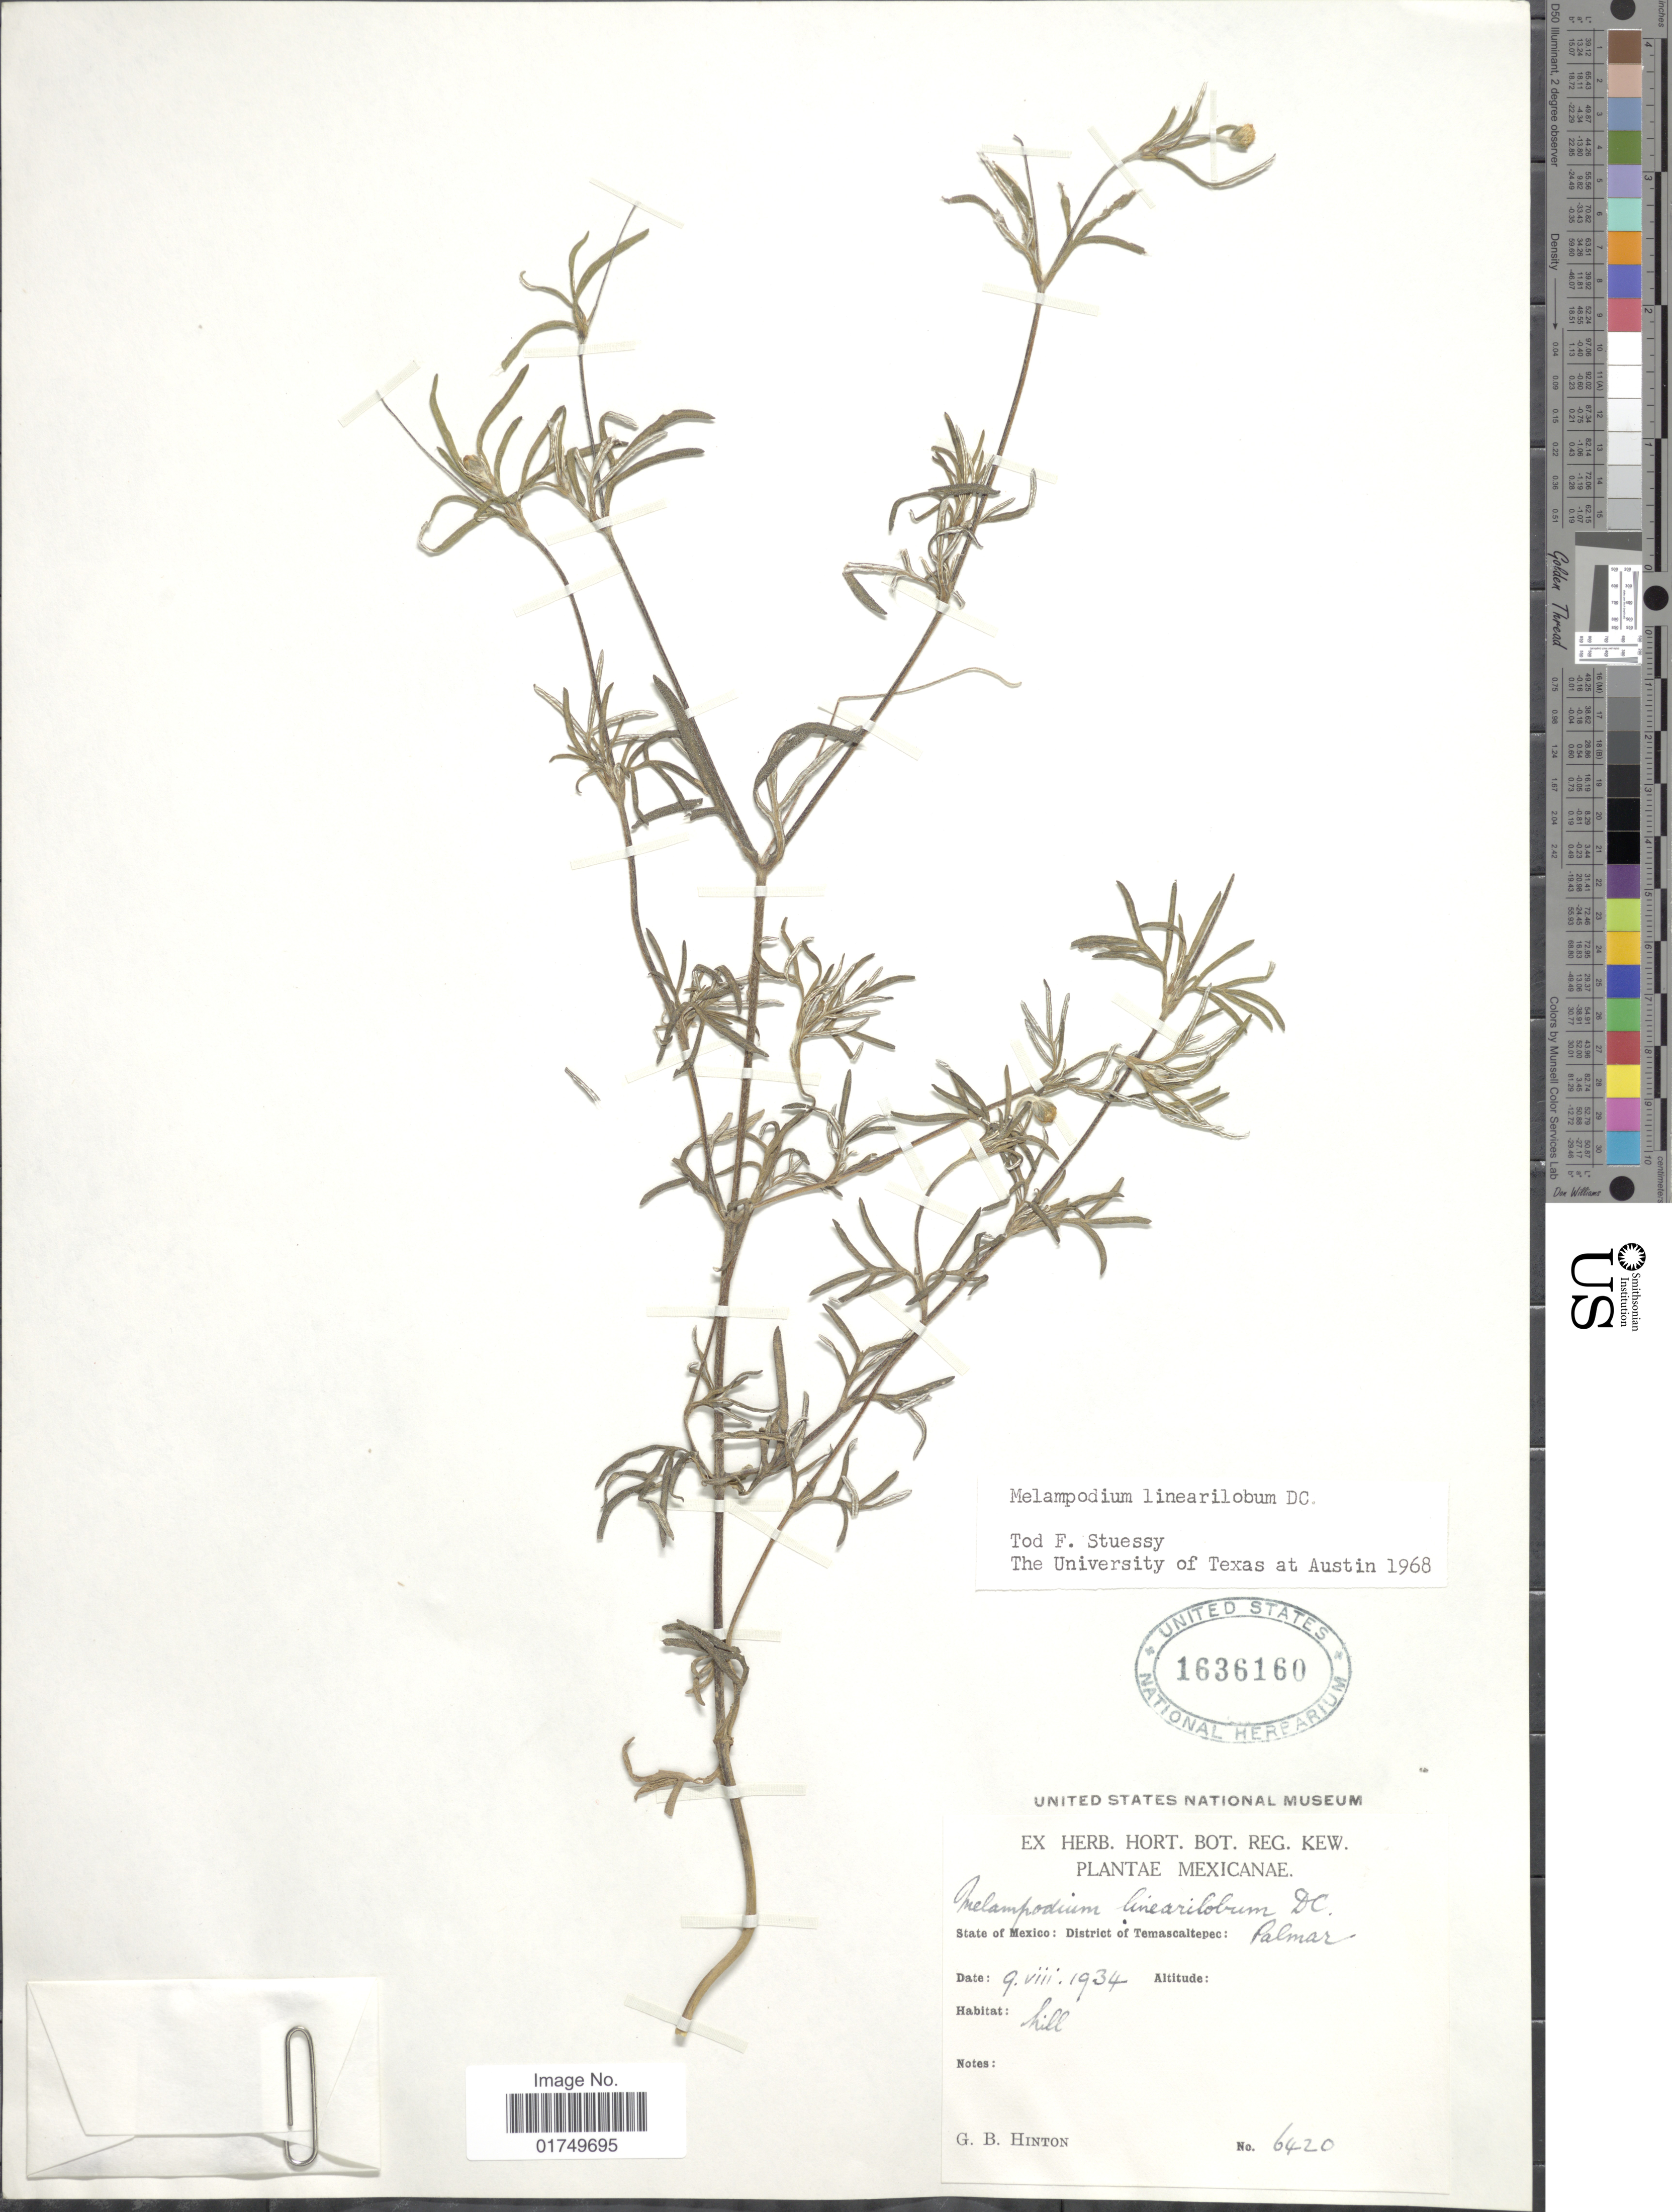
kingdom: Plantae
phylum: Tracheophyta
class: Magnoliopsida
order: Asterales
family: Asteraceae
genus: Melampodium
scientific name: Melampodium linearilobum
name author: DC.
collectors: G. B. Hinton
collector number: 6420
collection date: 1934-08-09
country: Mexico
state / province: México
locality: District of Temascaltepec: Palmar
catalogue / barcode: US 1636160